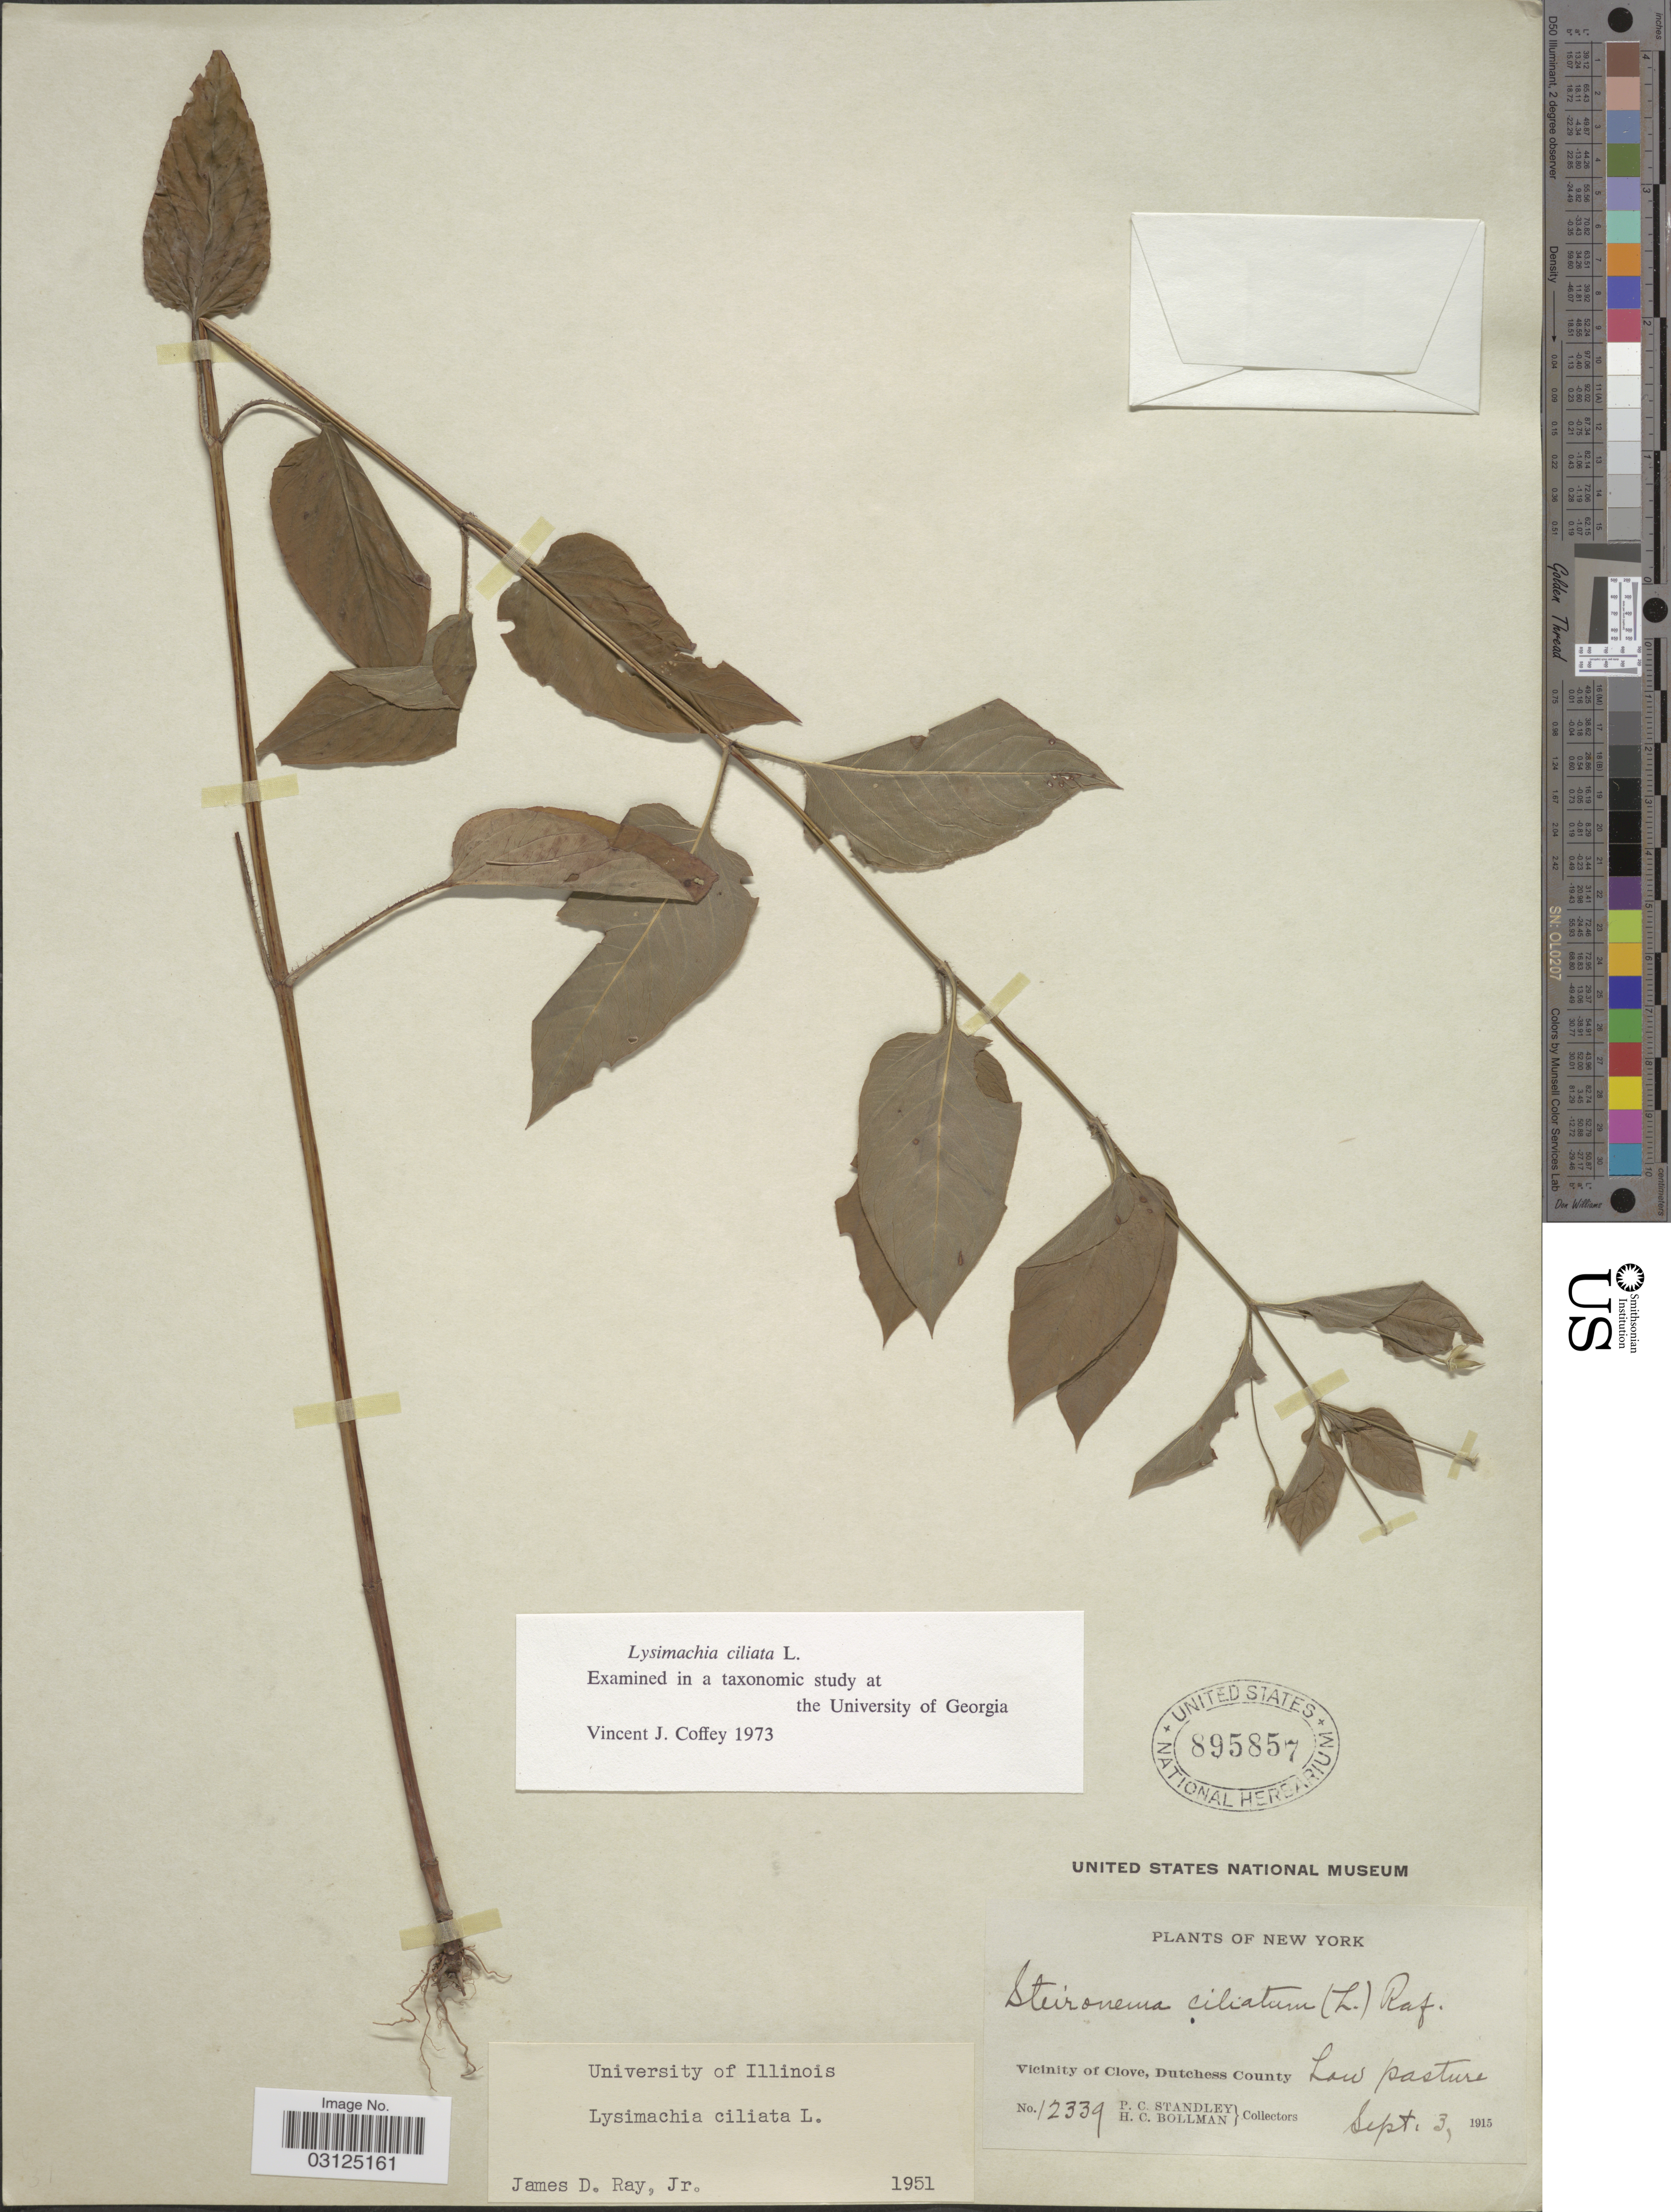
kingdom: Plantae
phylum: Tracheophyta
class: Magnoliopsida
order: Ericales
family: Primulaceae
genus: Lysimachia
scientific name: Lysimachia ciliata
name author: L.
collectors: P. C. Standley & H. C. Bollman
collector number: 12339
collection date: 1915-09-03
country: United States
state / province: New York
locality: Vicinity of Clove, Dutchess County. Low pasture.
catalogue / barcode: US 895857